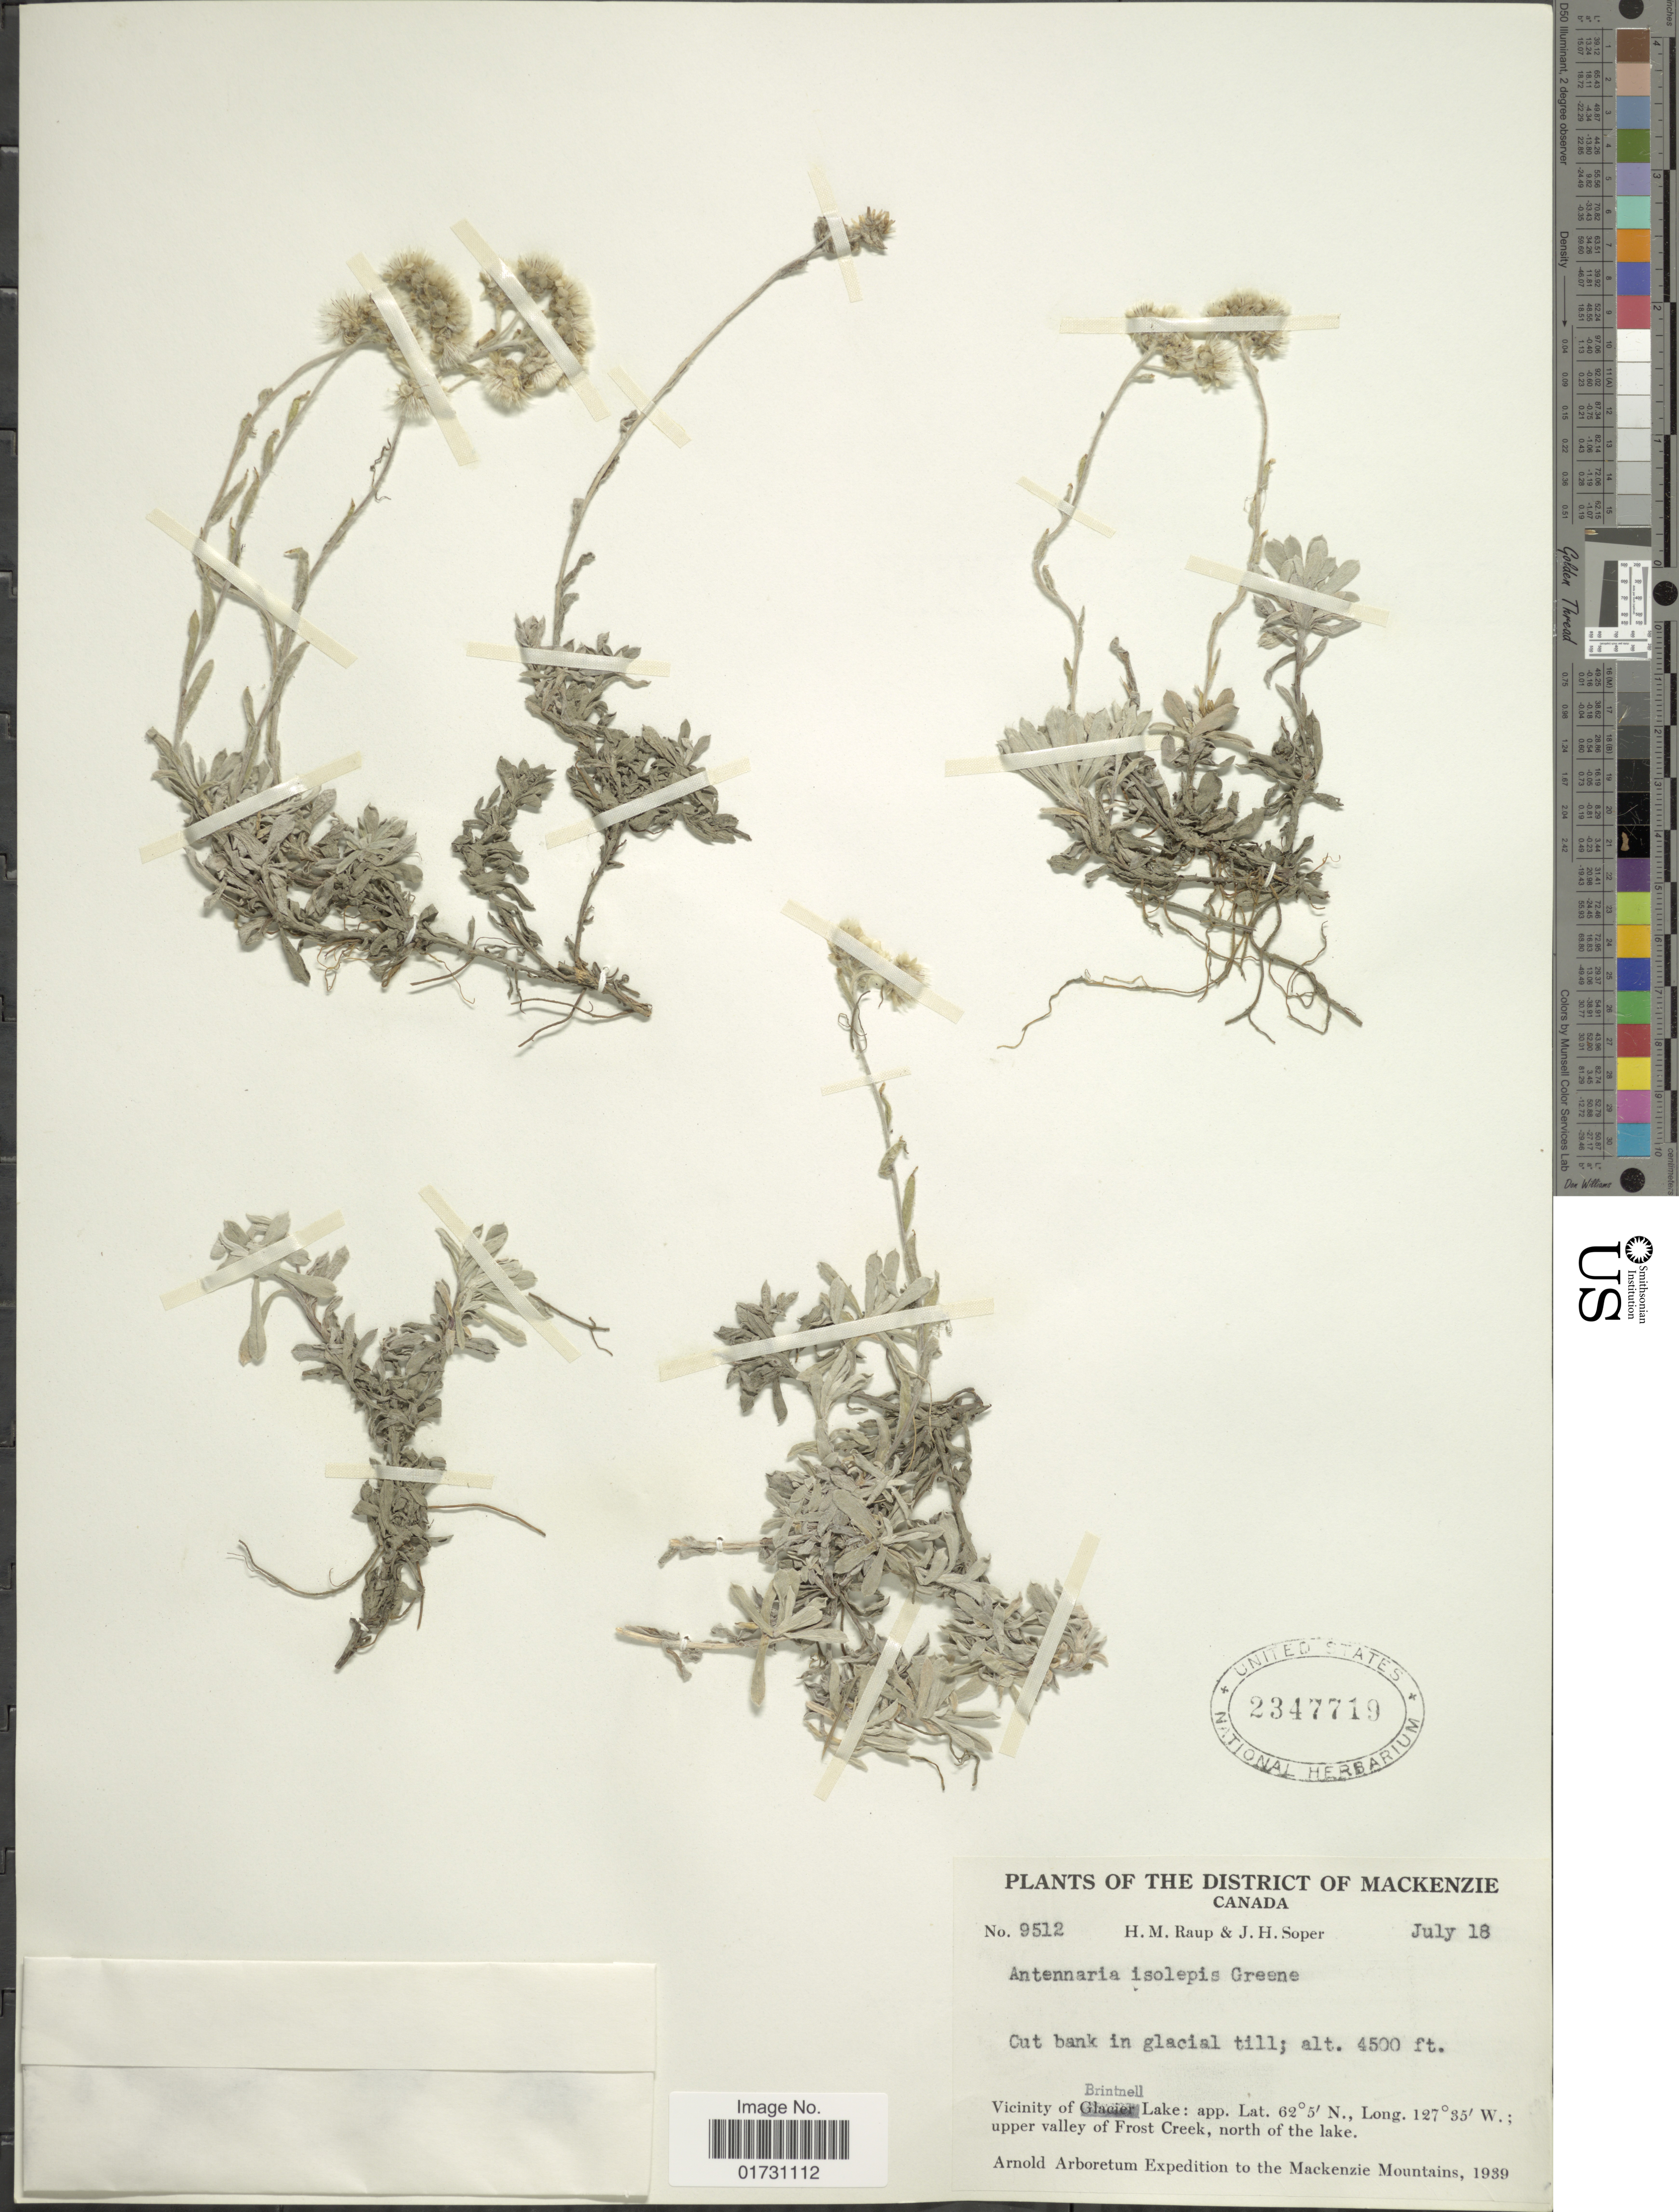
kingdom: Plantae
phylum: Tracheophyta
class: Magnoliopsida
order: Asterales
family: Asteraceae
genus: Antennaria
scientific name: Antennaria isolepis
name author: Greene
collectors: H. Raup & J. H. Soper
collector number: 9512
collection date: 1939-07-18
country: Canada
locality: The District of Mackenzie, Canada, Vicinity of Brintnell Lake: upper valley of Frost Creek, north of the lake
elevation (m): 1372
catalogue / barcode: US 2347719